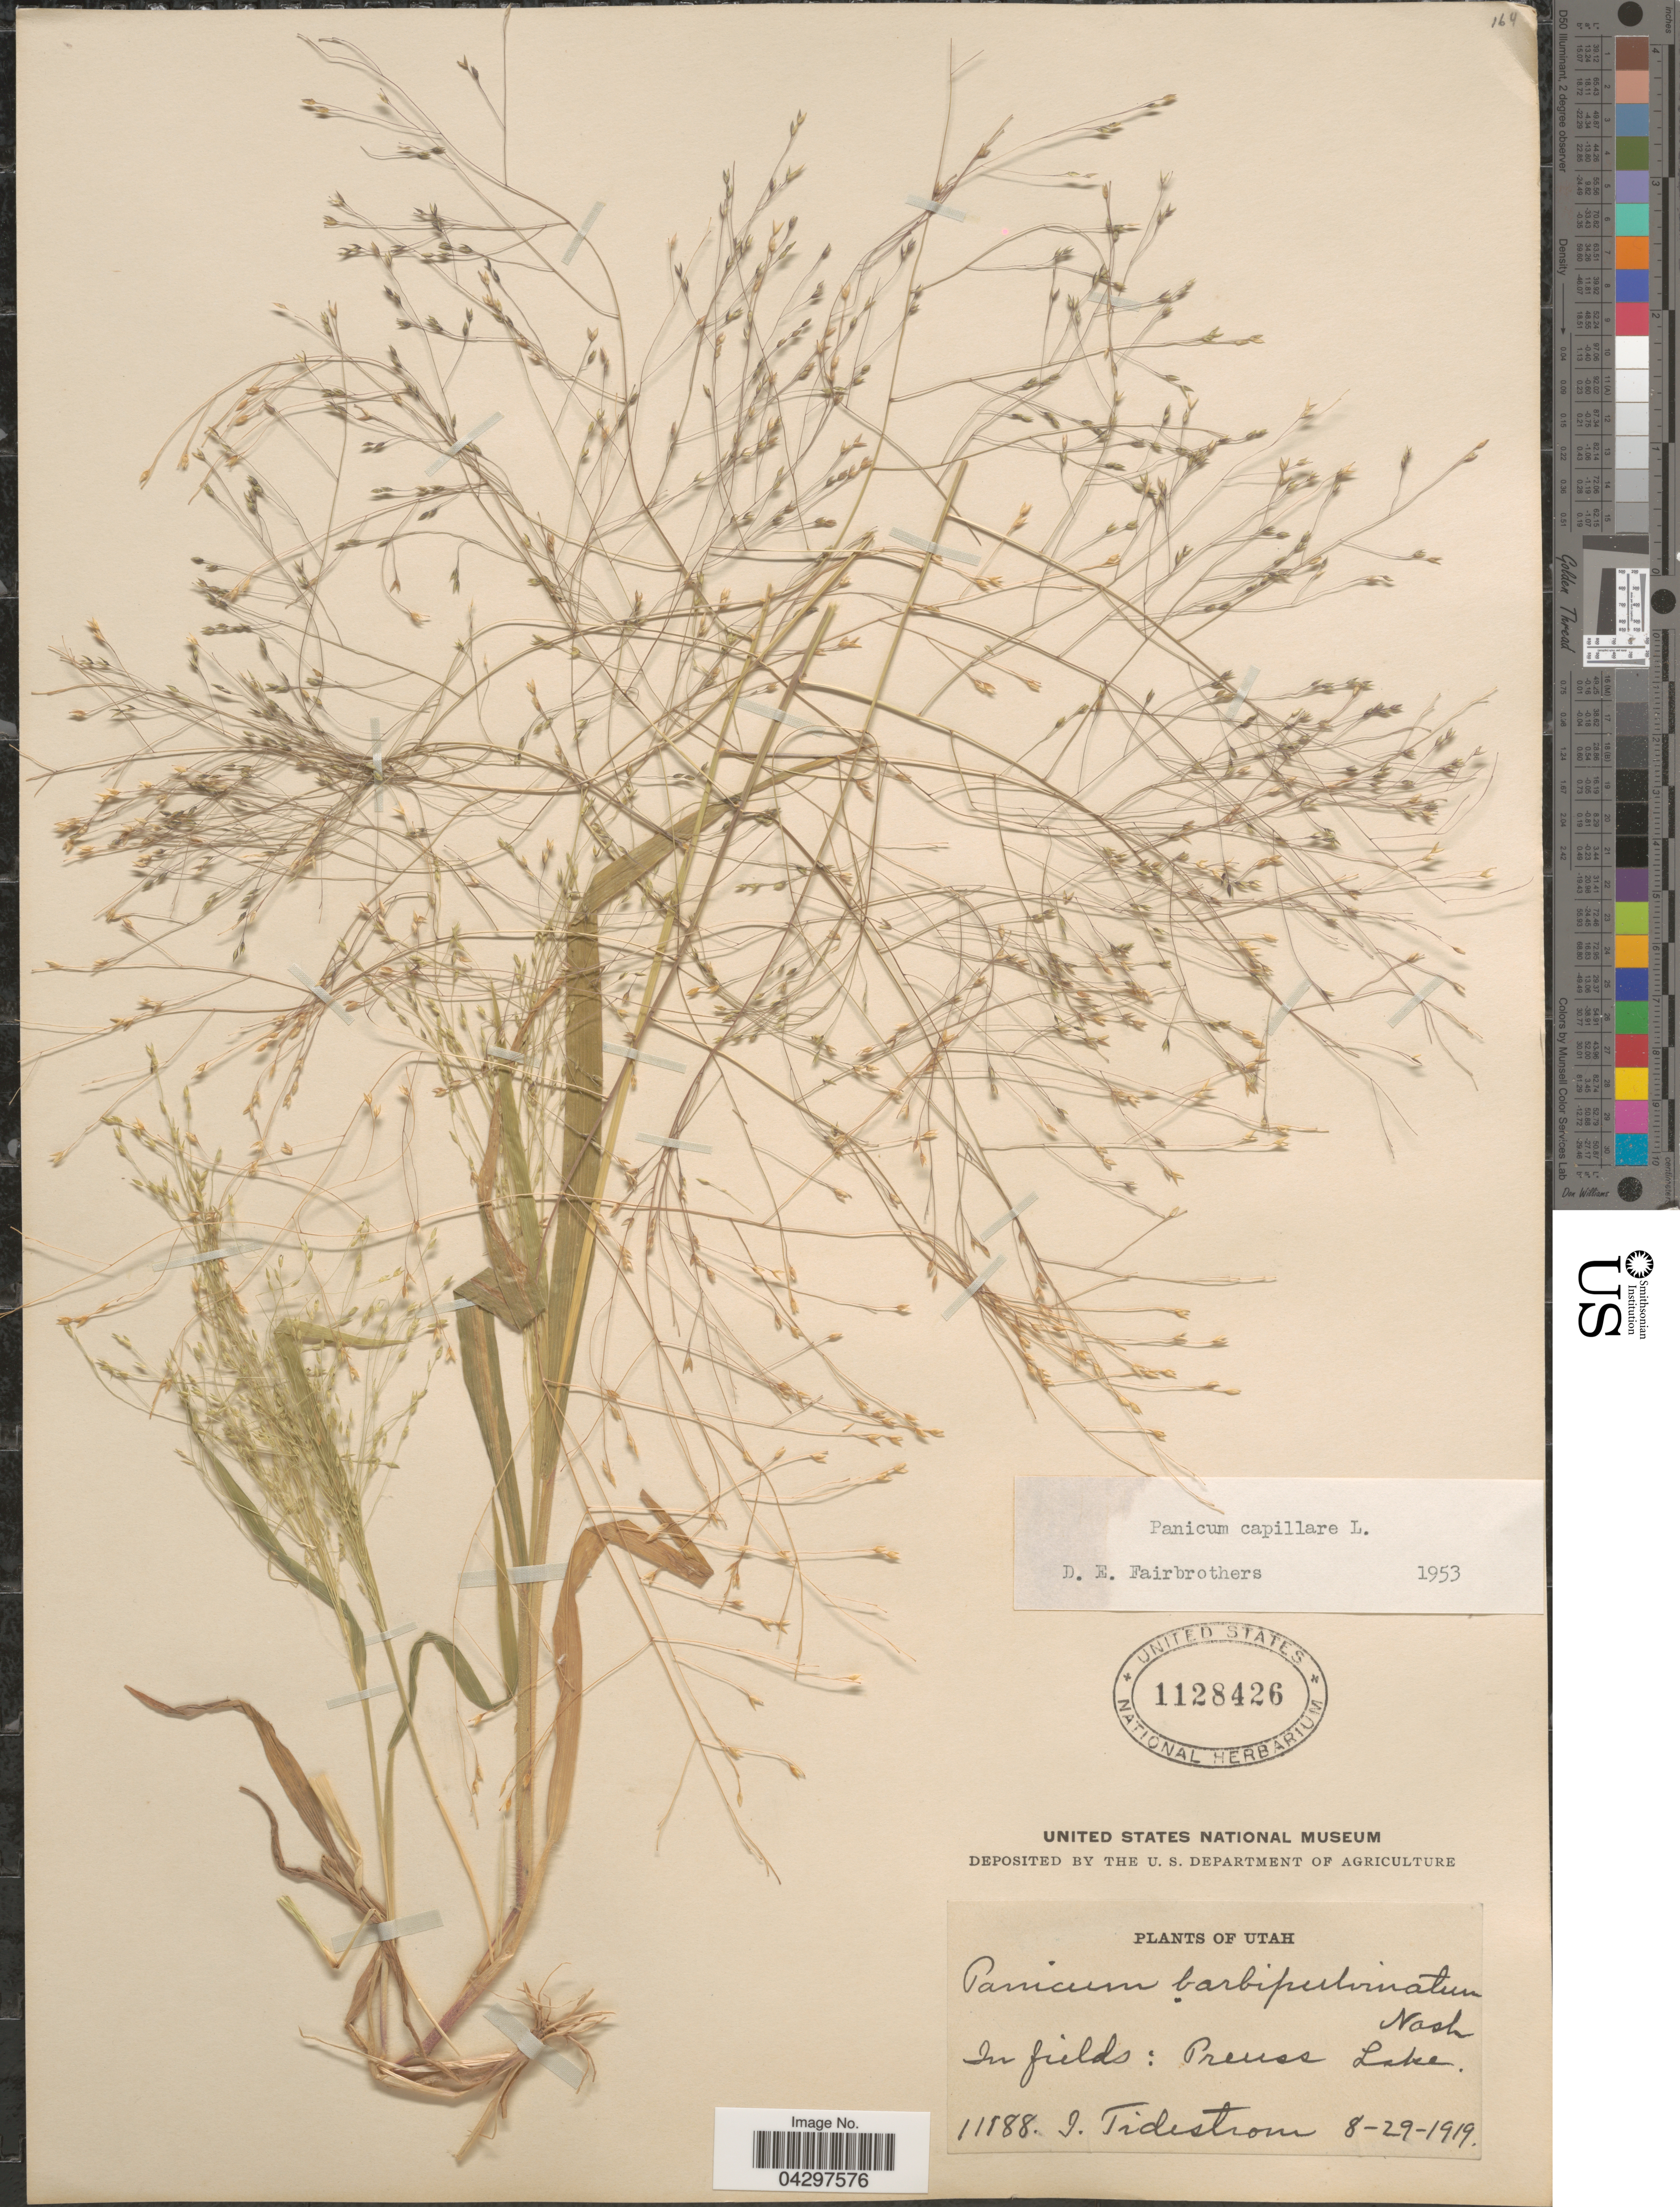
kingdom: Plantae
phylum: Tracheophyta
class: Liliopsida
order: Poales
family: Poaceae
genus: Panicum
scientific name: Panicum capillare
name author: L.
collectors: I. F. Tidestrom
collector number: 11188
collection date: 1919-08-29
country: United States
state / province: Utah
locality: Pruess Lake.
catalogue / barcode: US 1128426